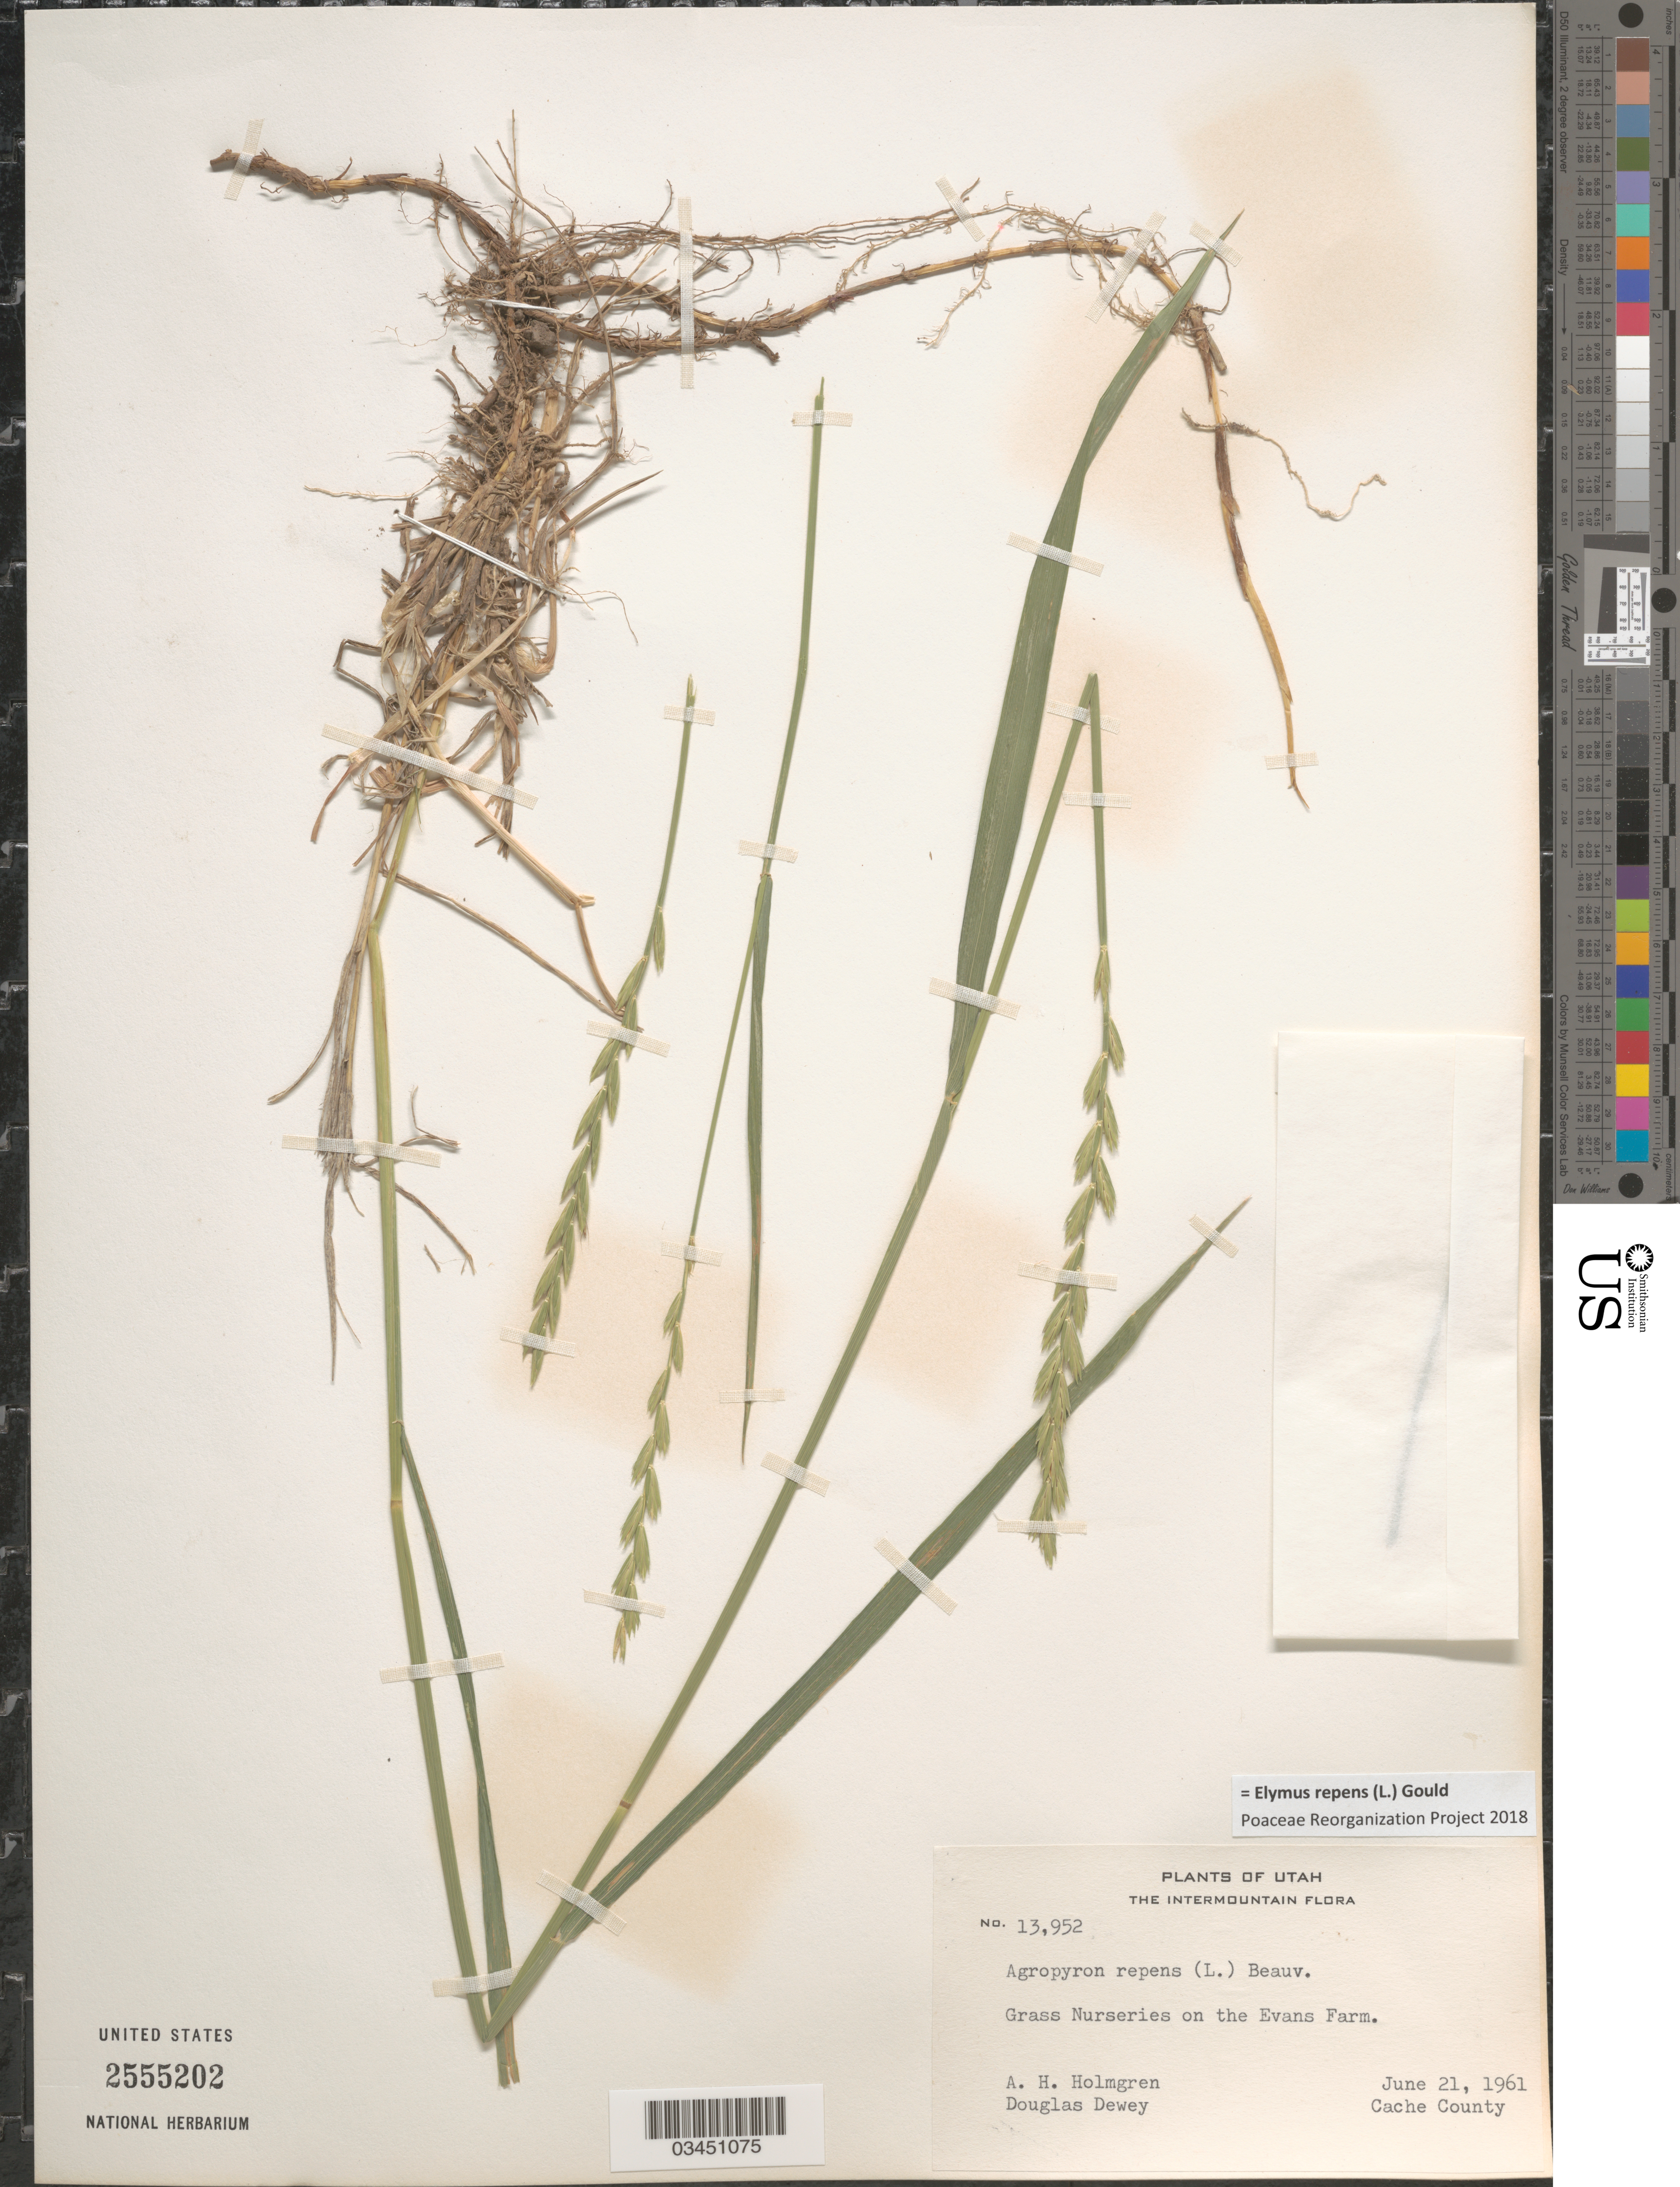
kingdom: Plantae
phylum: Tracheophyta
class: Liliopsida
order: Poales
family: Poaceae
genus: Elymus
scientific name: Elymus repens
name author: (L.) Gould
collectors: A. H. Holmgren & D. Dewey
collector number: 13952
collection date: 1961-06-21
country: United States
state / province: Utah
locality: The Intermountain. Grass Nurseries on the Evans Farm. Cache County.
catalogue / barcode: US 2555202